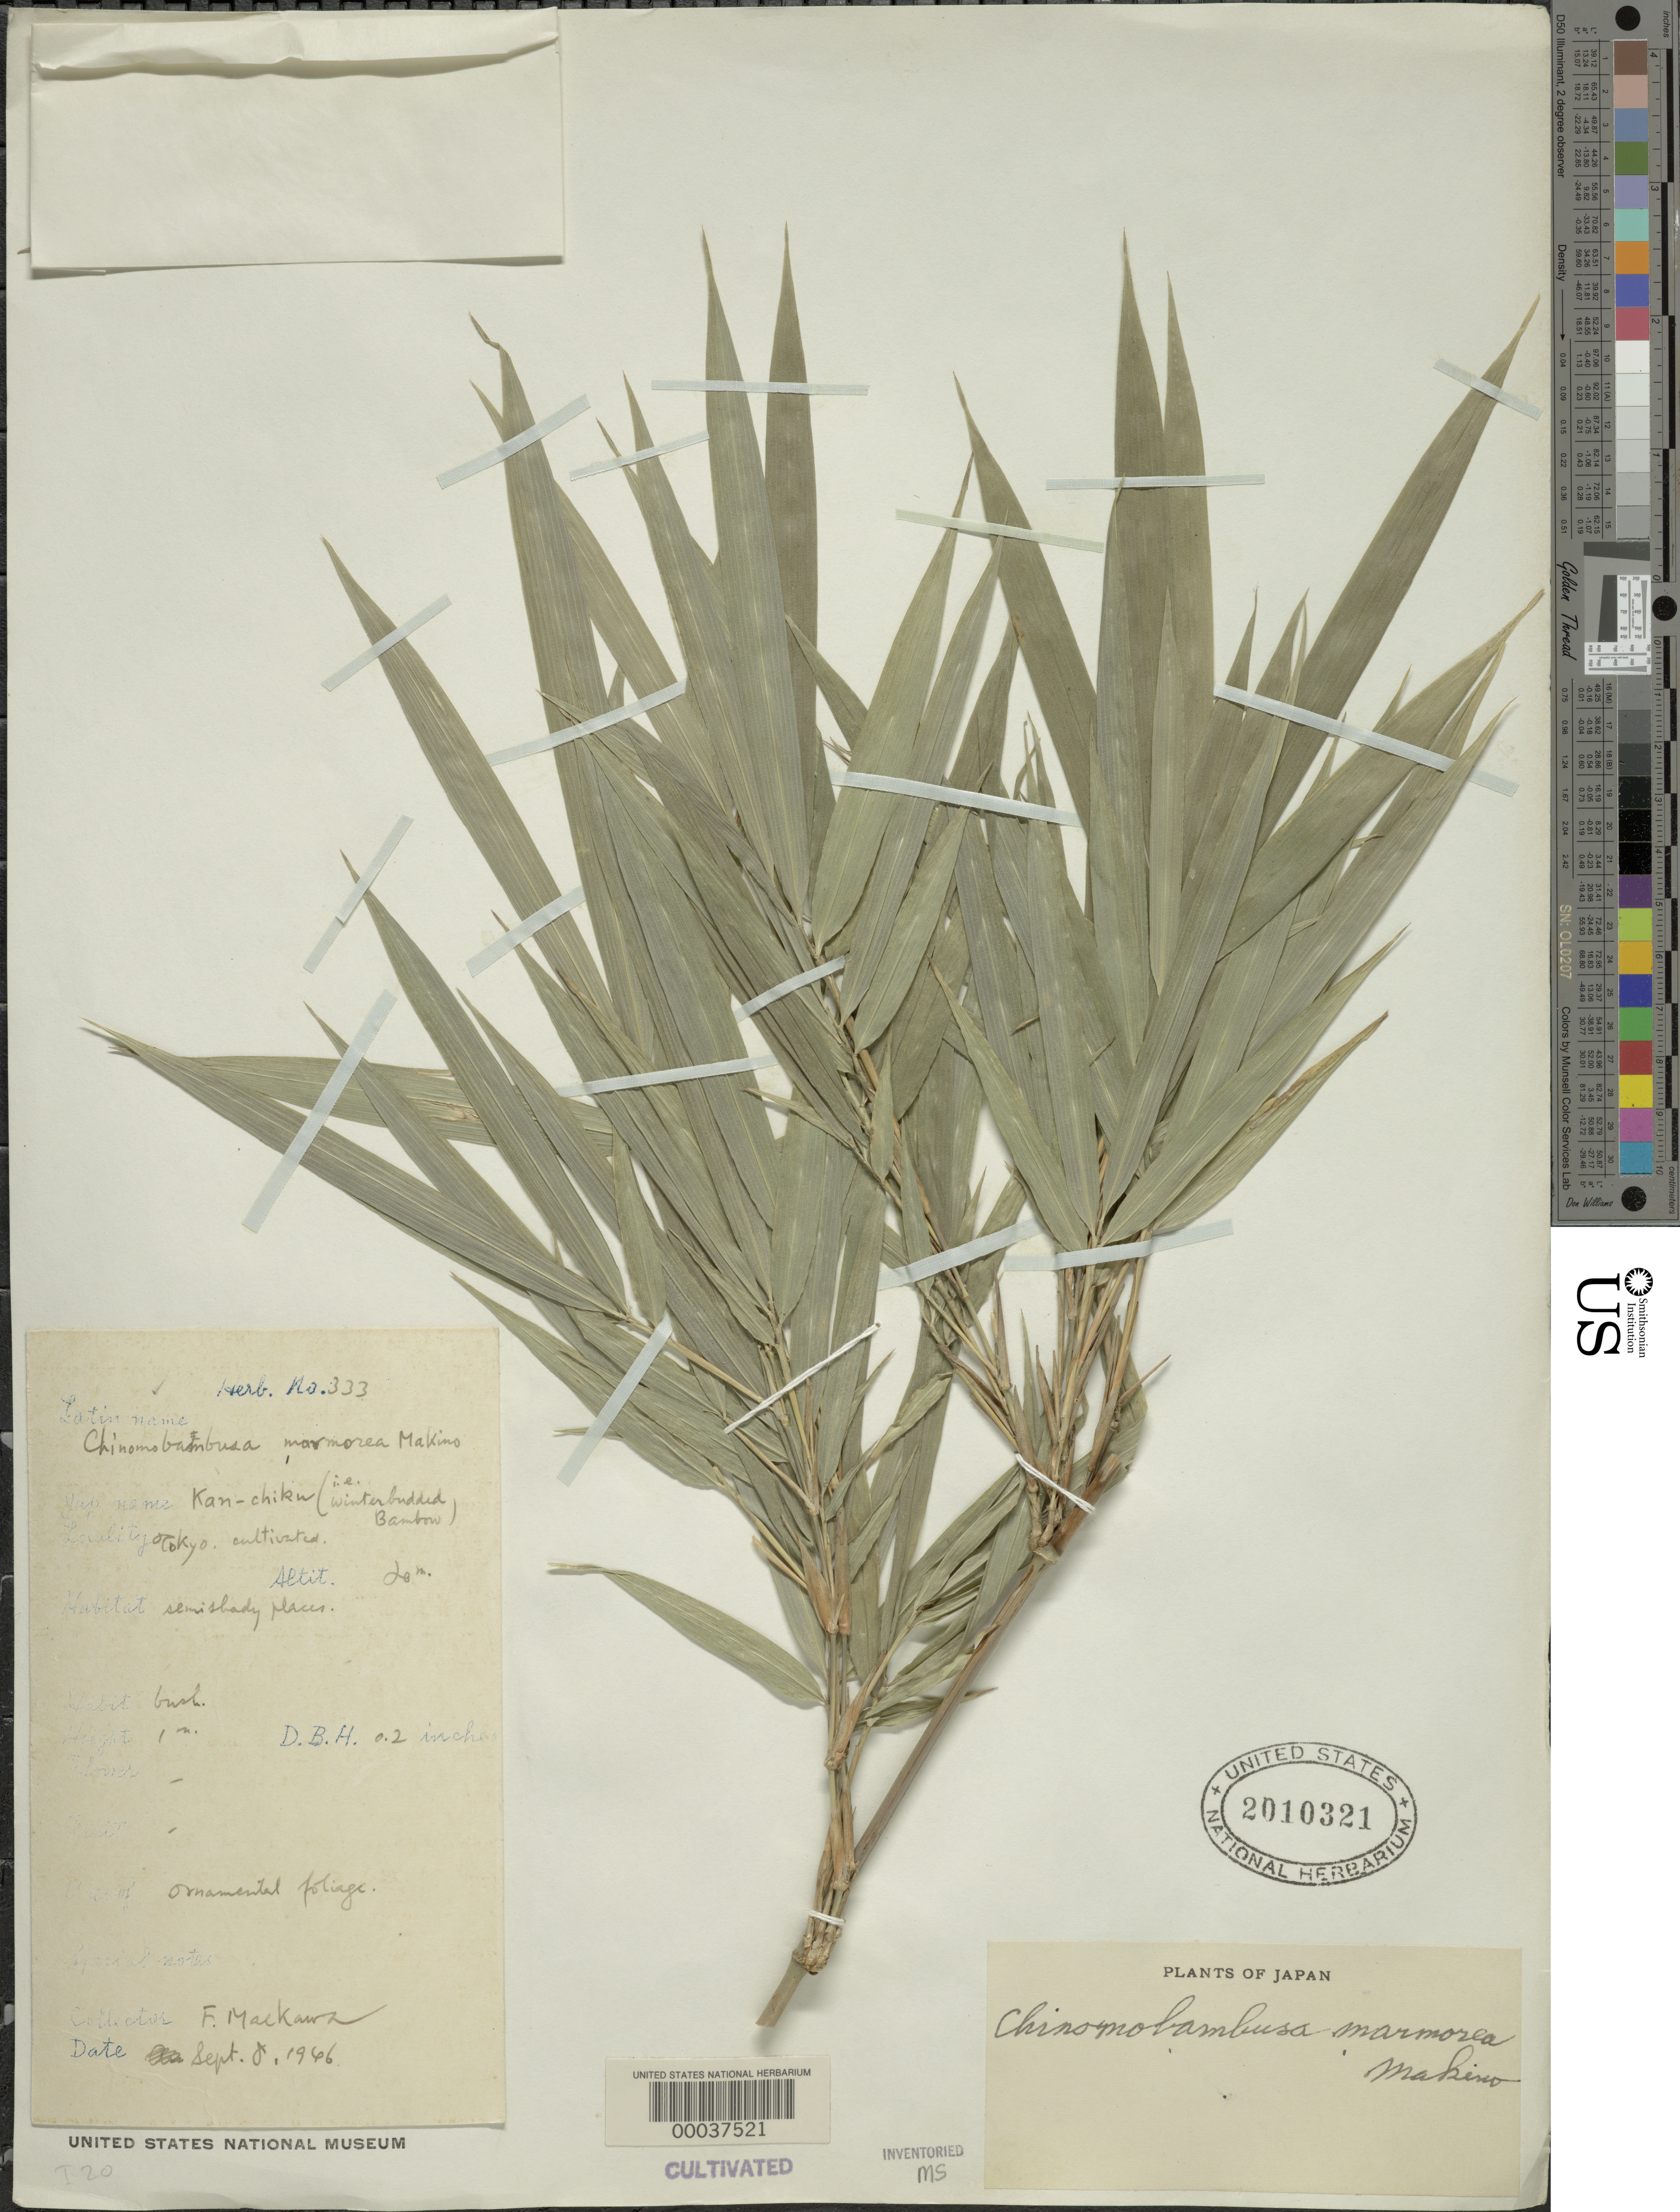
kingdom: Plantae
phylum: Tracheophyta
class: Liliopsida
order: Poales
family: Poaceae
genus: Chimonobambusa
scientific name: Chimonobambusa marmorea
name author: Makino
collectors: F. Maekawa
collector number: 333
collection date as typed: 08 Sep 1966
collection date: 1966-09-08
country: Japan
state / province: Tokyo, Federal City of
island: Honshu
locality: Tokyo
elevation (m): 20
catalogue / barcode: US 2010321